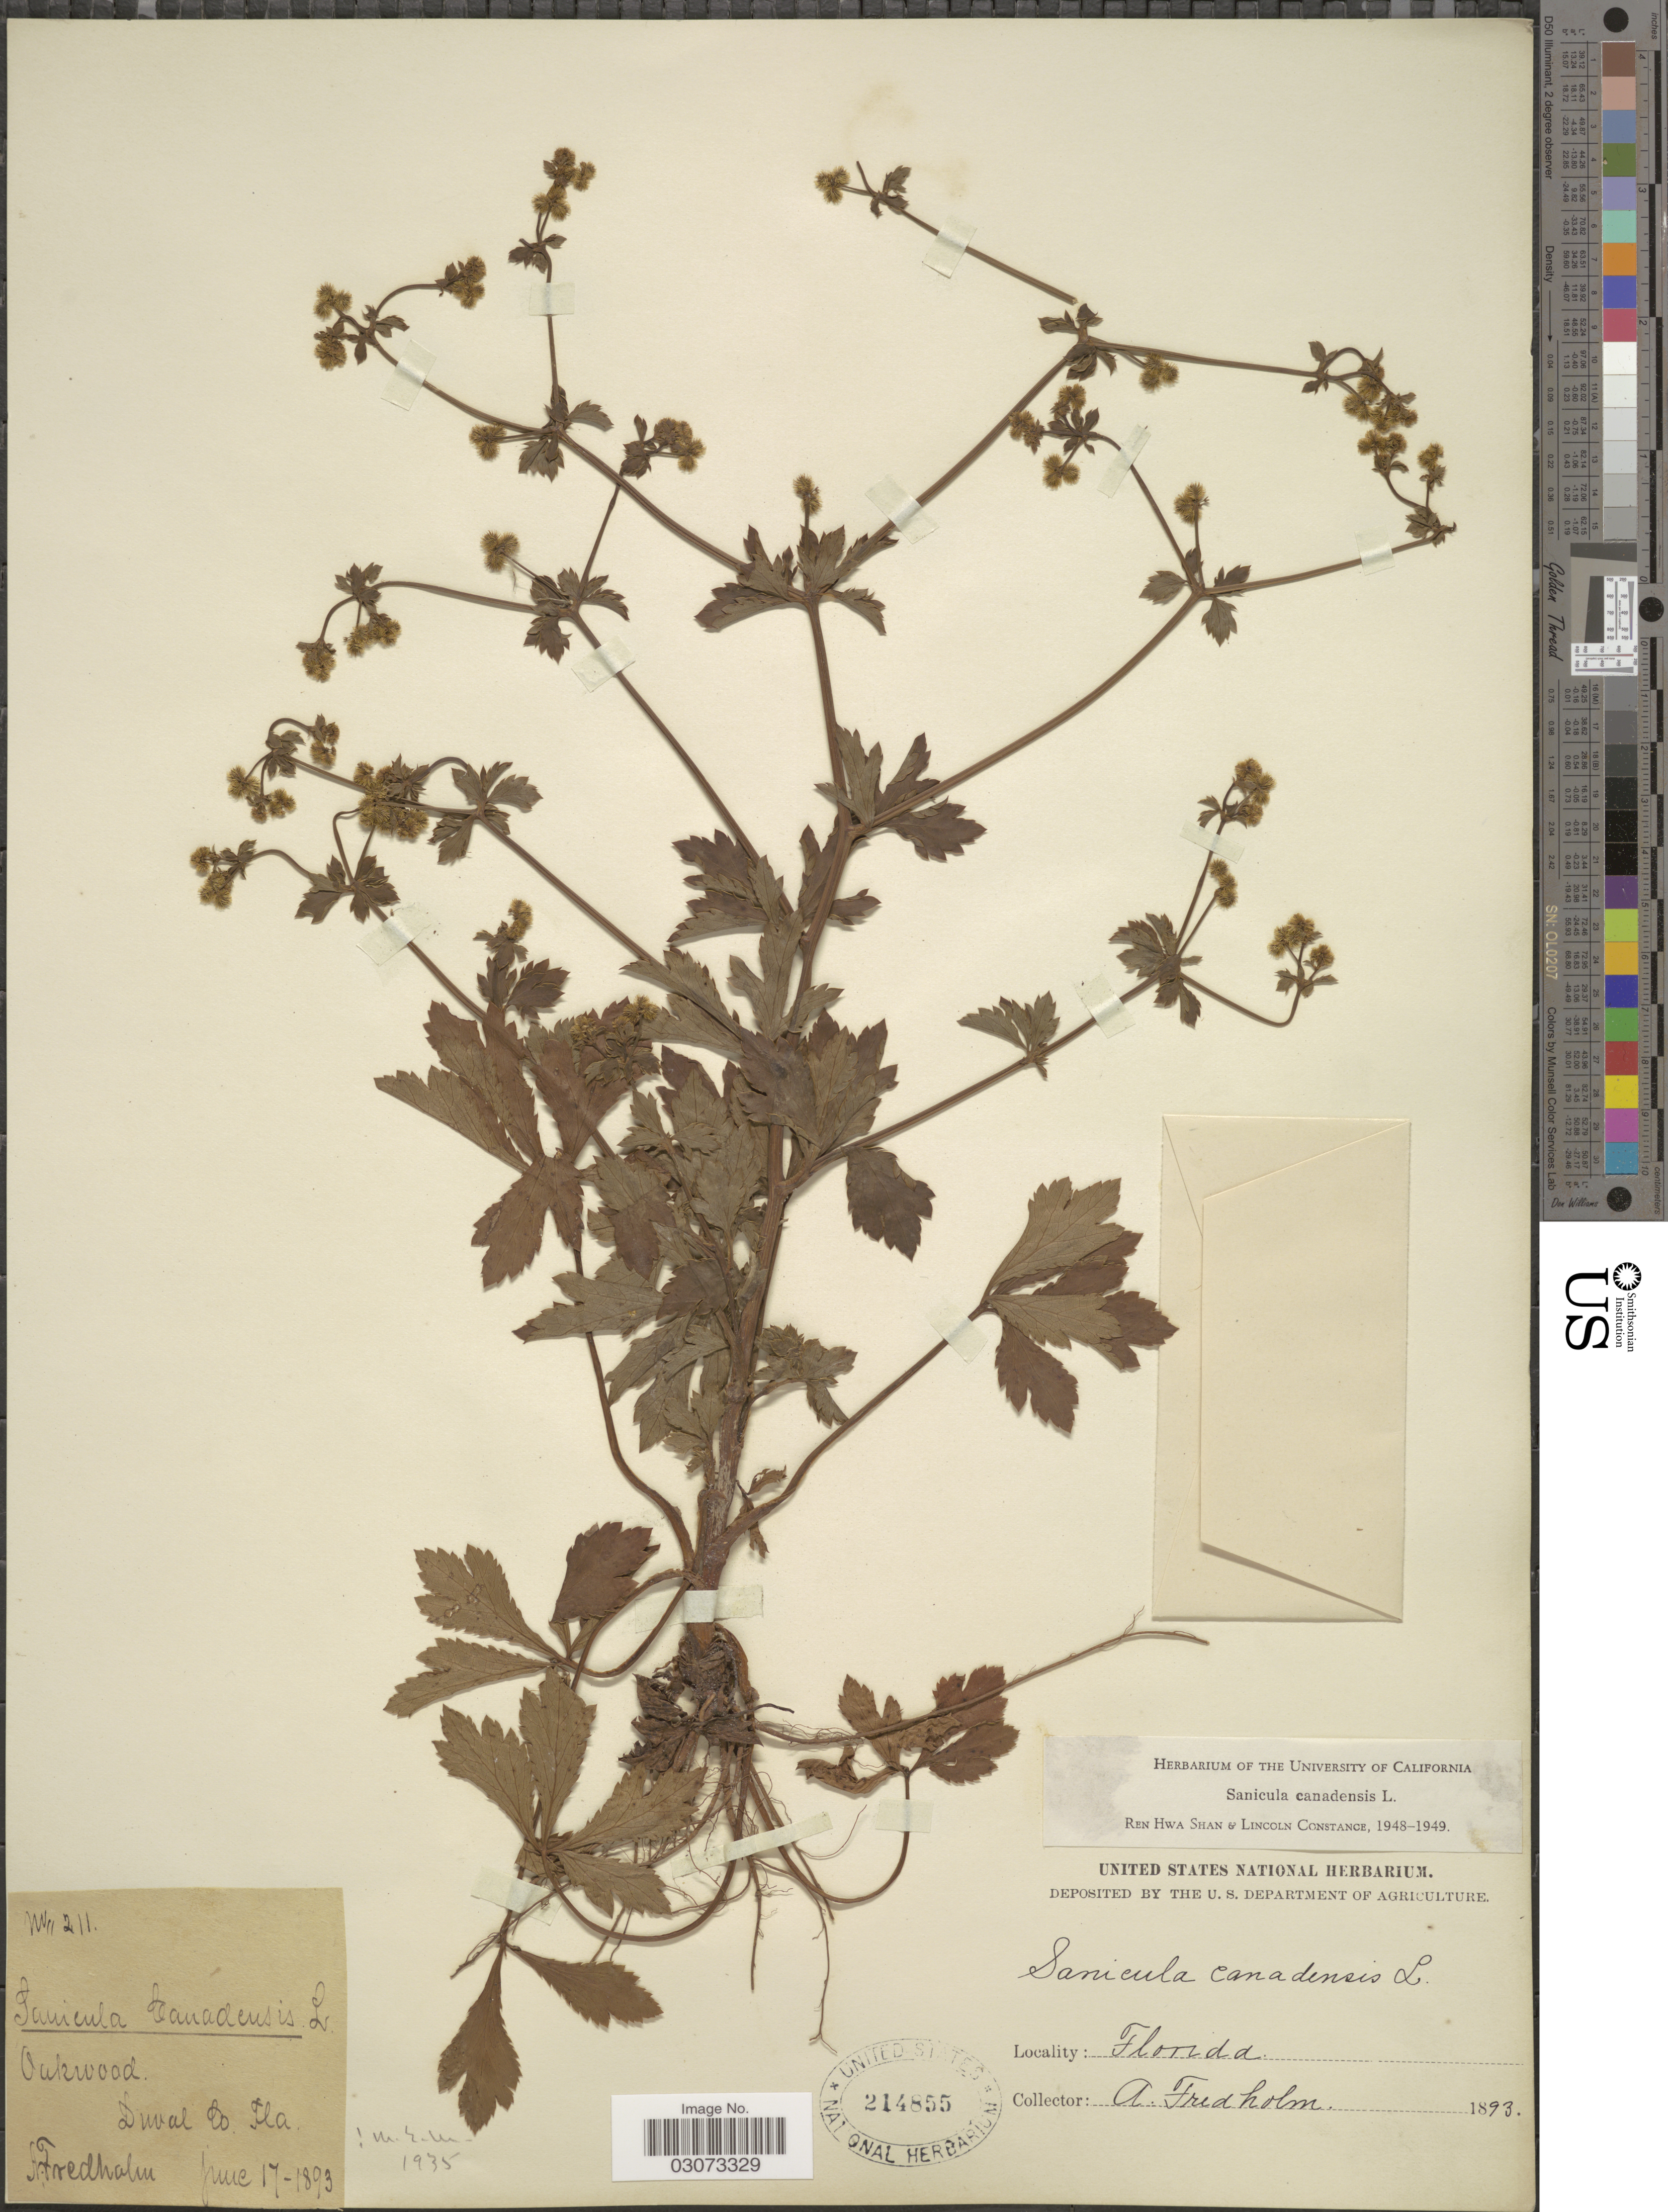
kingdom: Plantae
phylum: Tracheophyta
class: Magnoliopsida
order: Apiales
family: Apiaceae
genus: Sanicula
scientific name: Sanicula canadensis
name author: L.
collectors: A. Fredholm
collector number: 211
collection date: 1893-06-17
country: United States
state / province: Florida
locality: Oakwood. Duval Co.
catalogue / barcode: US 214855